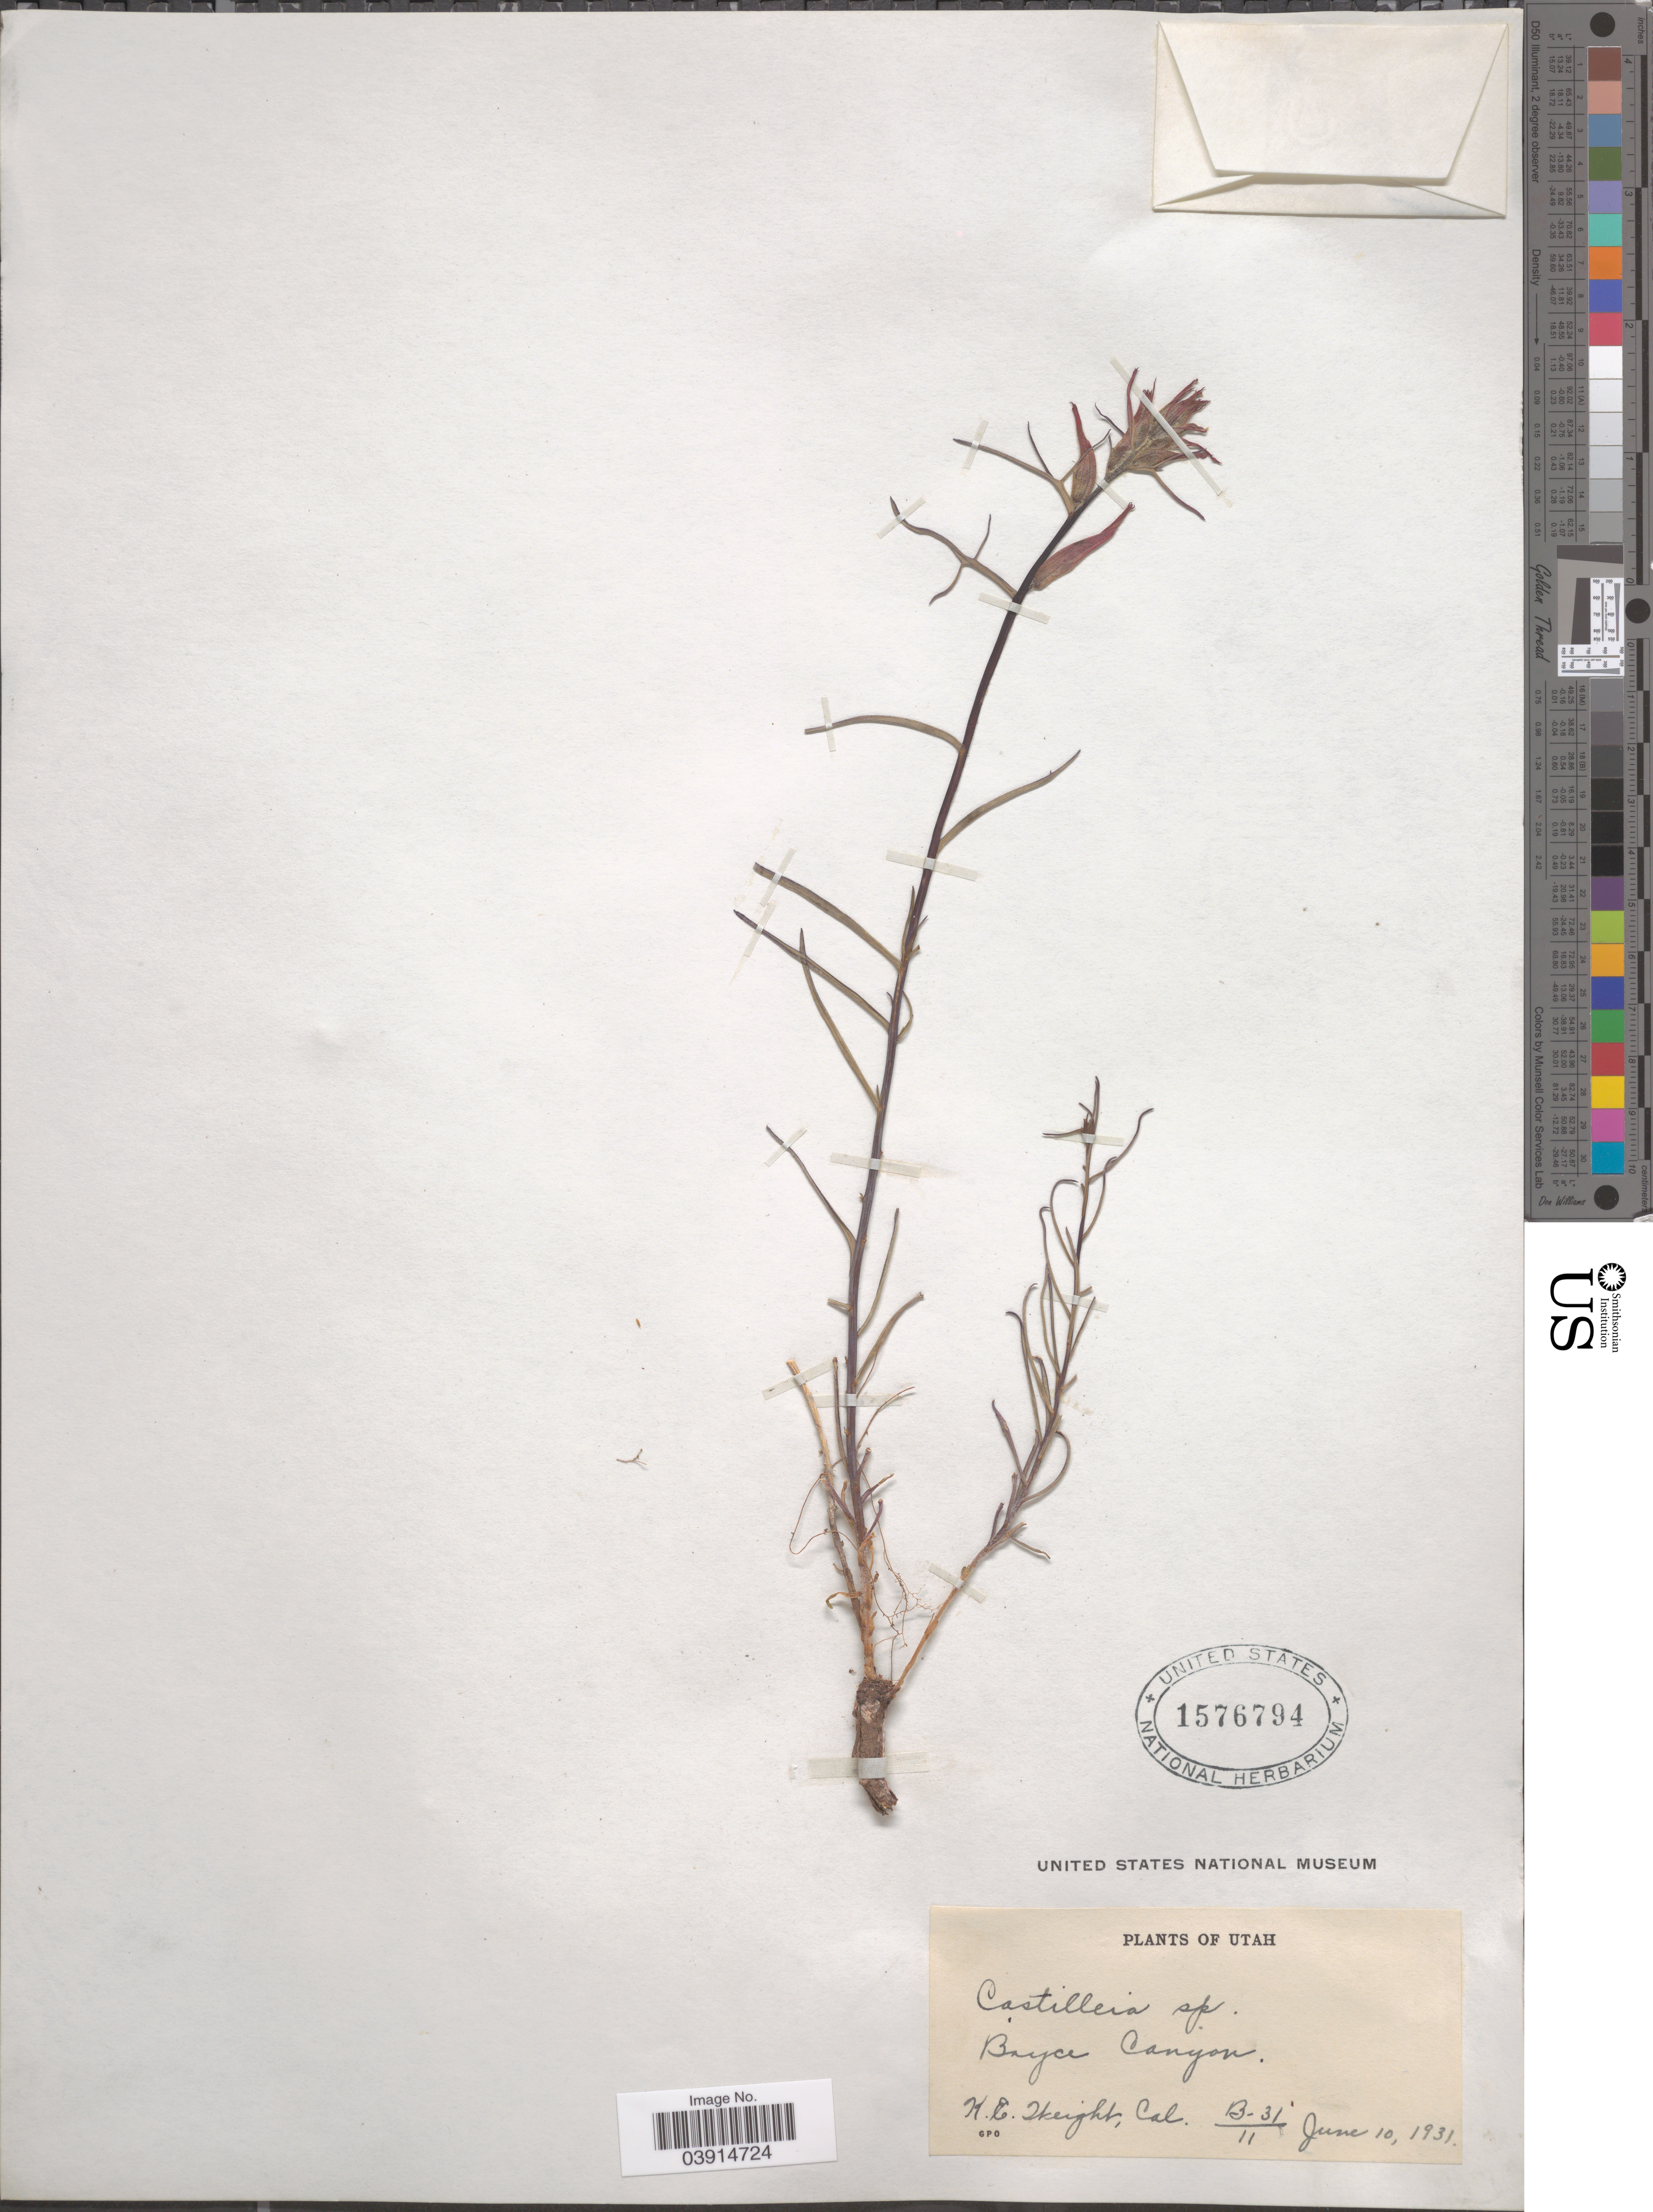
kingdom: Plantae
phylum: Tracheophyta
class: Magnoliopsida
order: Lamiales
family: Orobanchaceae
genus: Castilleja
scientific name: Castilleja sp.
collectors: K. Weight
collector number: B-31/11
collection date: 1931-06-10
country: United States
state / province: Utah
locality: Bryce Canyon.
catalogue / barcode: US 1576794